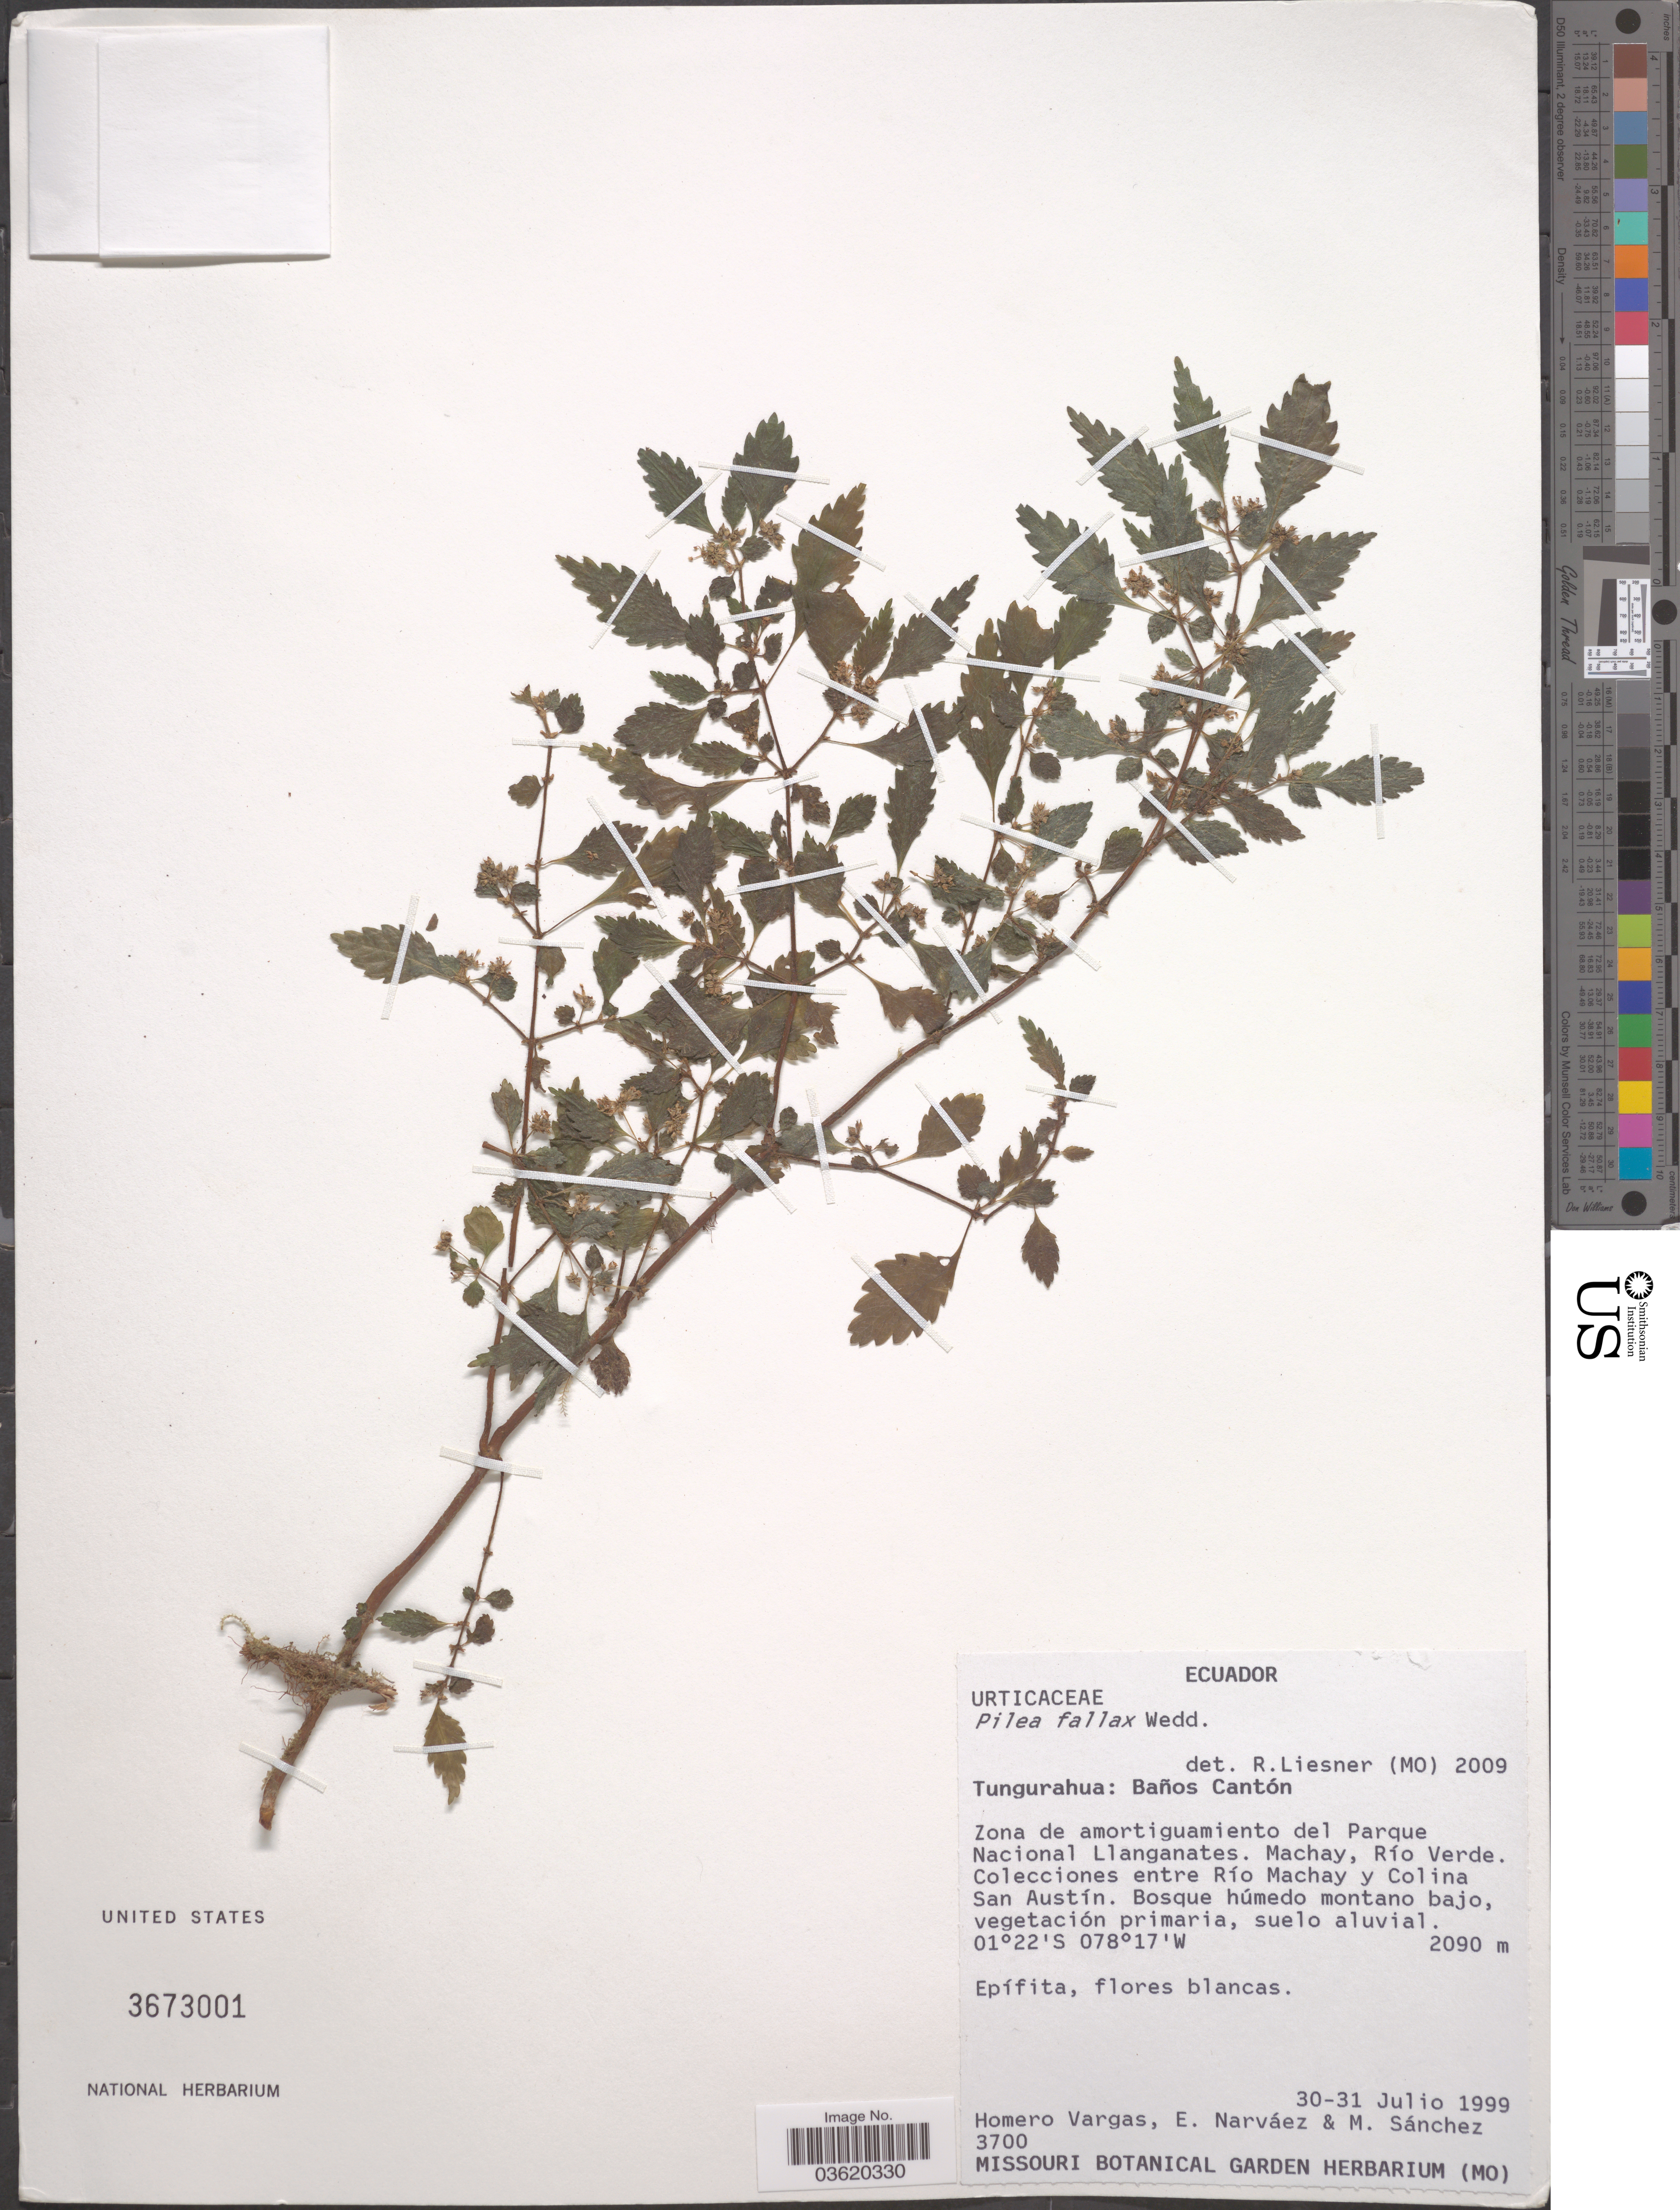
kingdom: Plantae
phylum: Tracheophyta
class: Magnoliopsida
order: Rosales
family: Urticaceae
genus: Pilea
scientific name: Pilea fallax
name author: Wedd.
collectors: H. Vargas, E. Narváez & M. Sánchez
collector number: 3700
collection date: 1999-07-30/1999-07-31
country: Ecuador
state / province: Tungurahua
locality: Baños Cantón. Zona de amortiguamiento del Parque Nacional Llanganates. Machay, Río Verde. Colecciones entre Río Machay y Colina San Austín.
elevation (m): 2090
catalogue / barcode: US 3673001